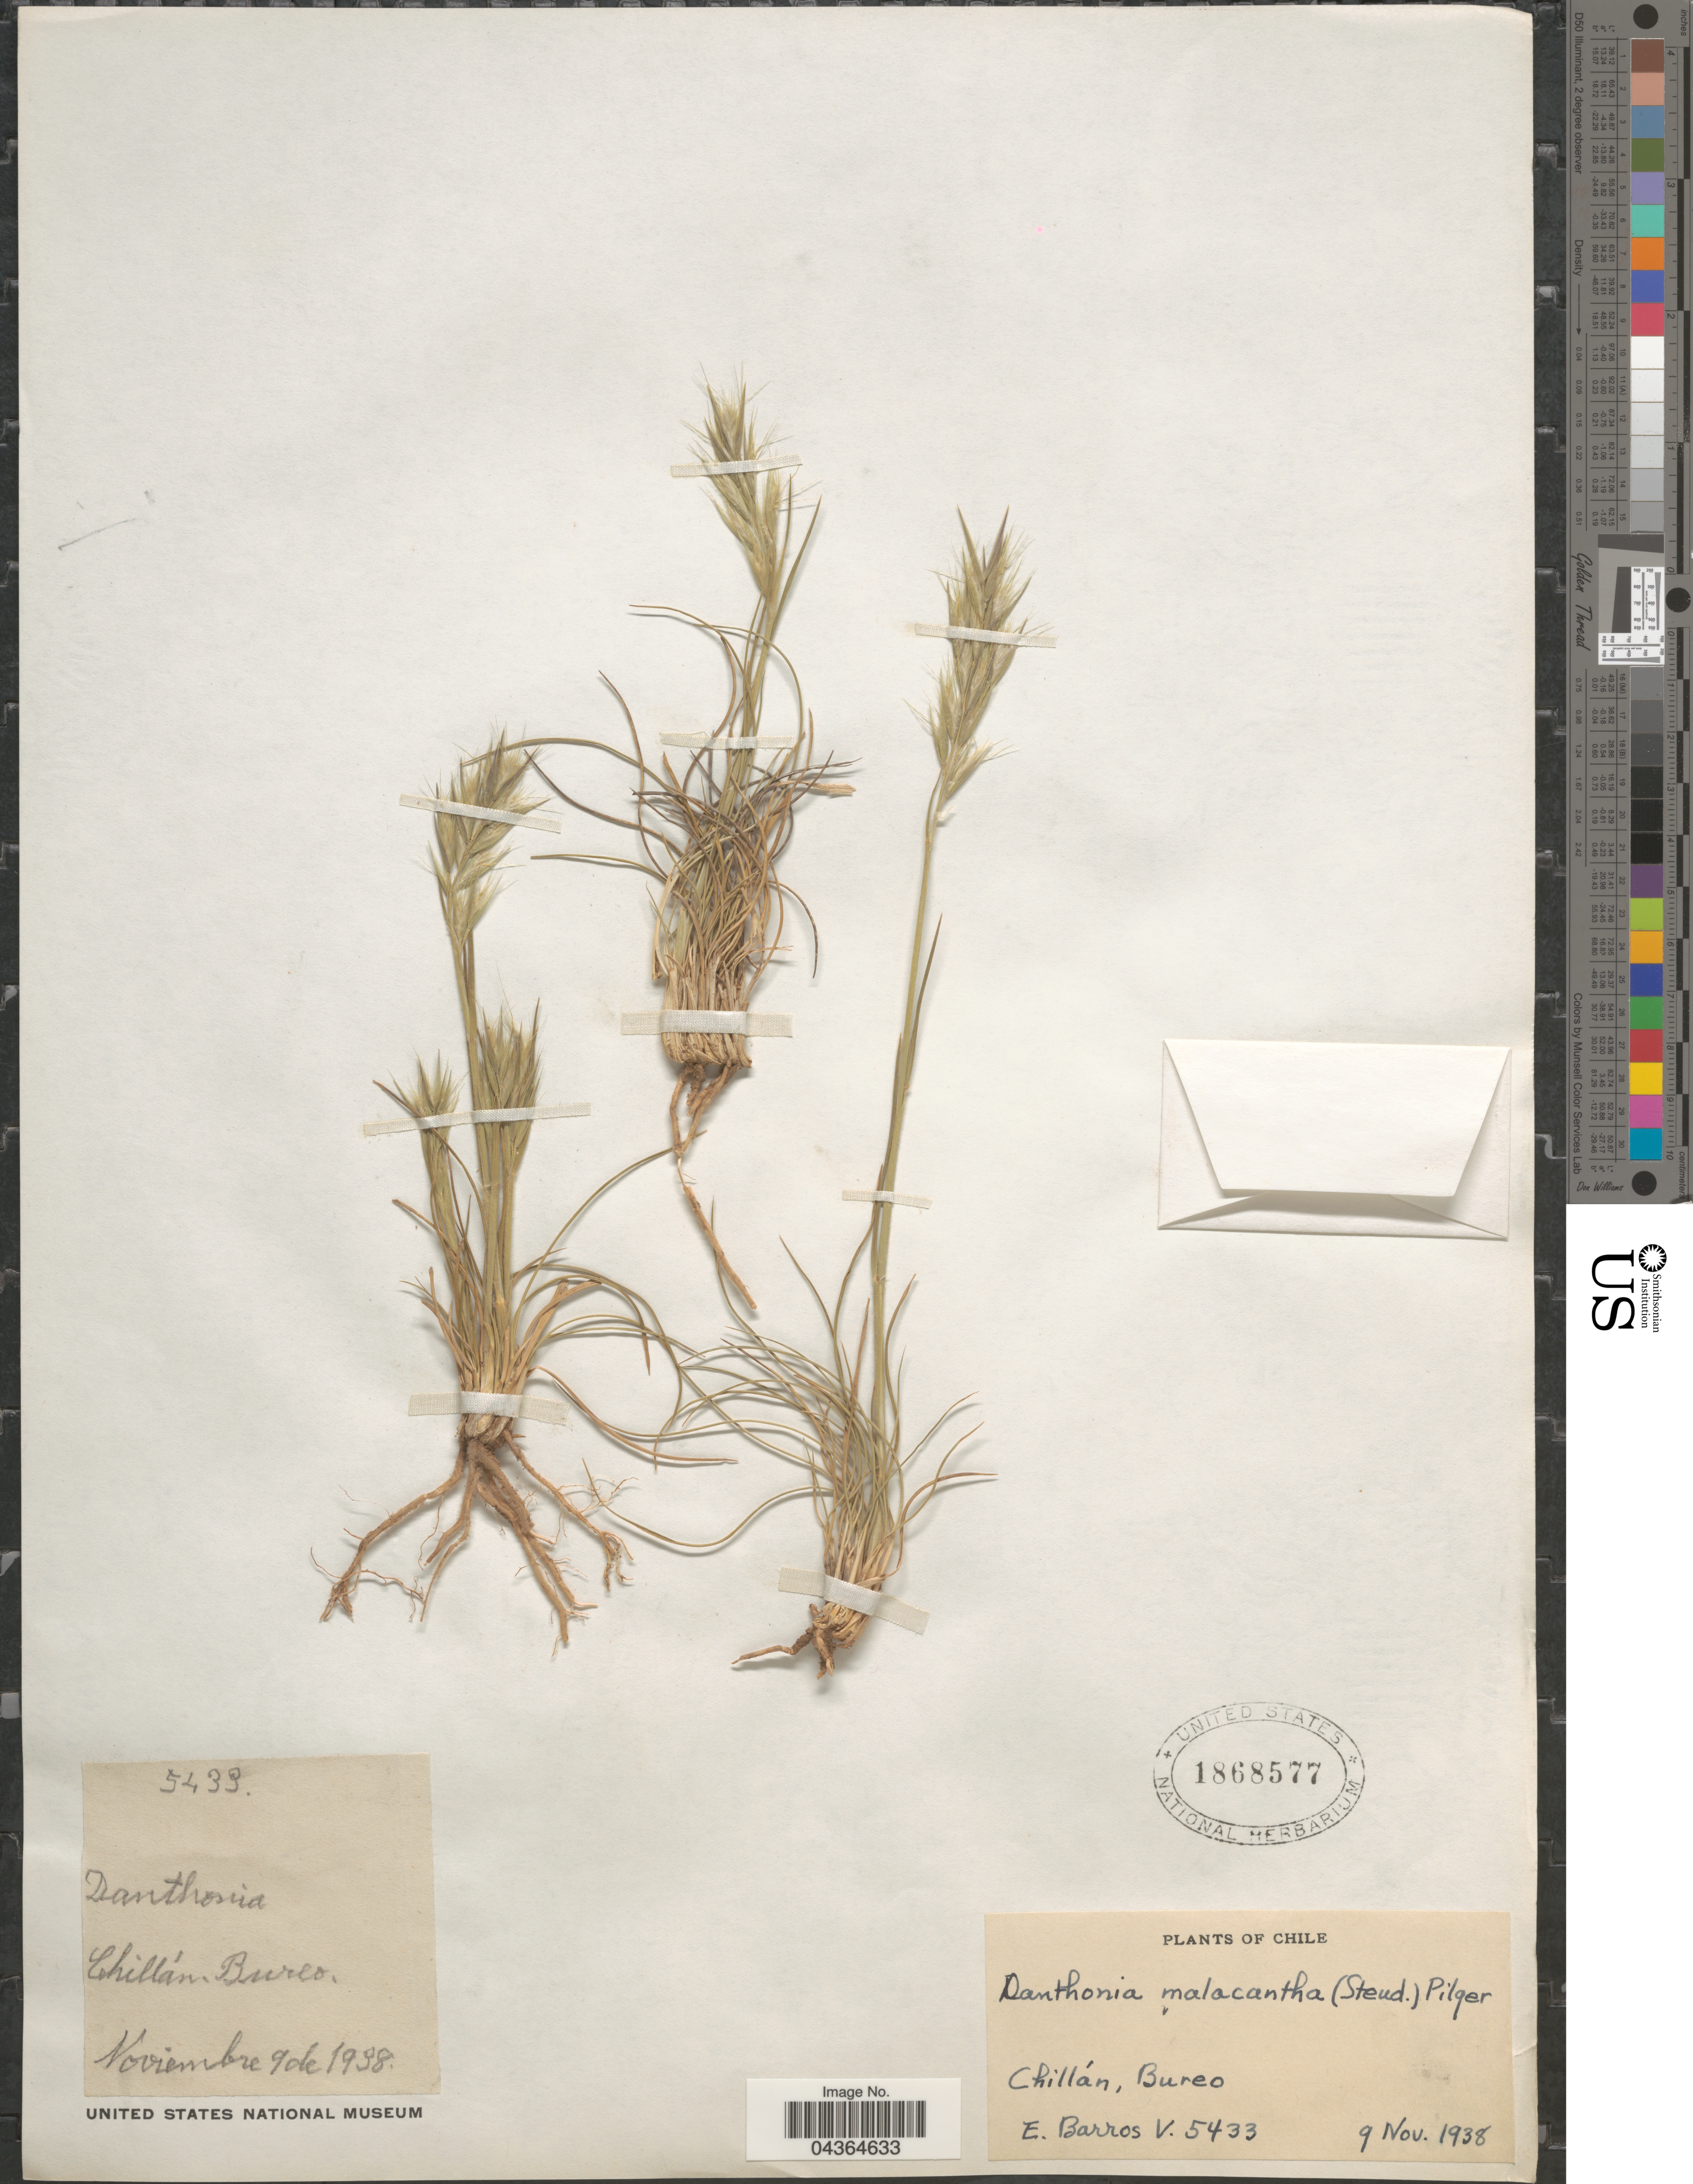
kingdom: Plantae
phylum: Tracheophyta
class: Liliopsida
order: Poales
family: Poaceae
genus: Danthonia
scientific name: Danthonia malacantha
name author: (Steud.) Pilg.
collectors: E. Barros V.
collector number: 5433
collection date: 1938-11-09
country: Chile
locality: Chillán, Bureo.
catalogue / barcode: US 1868577